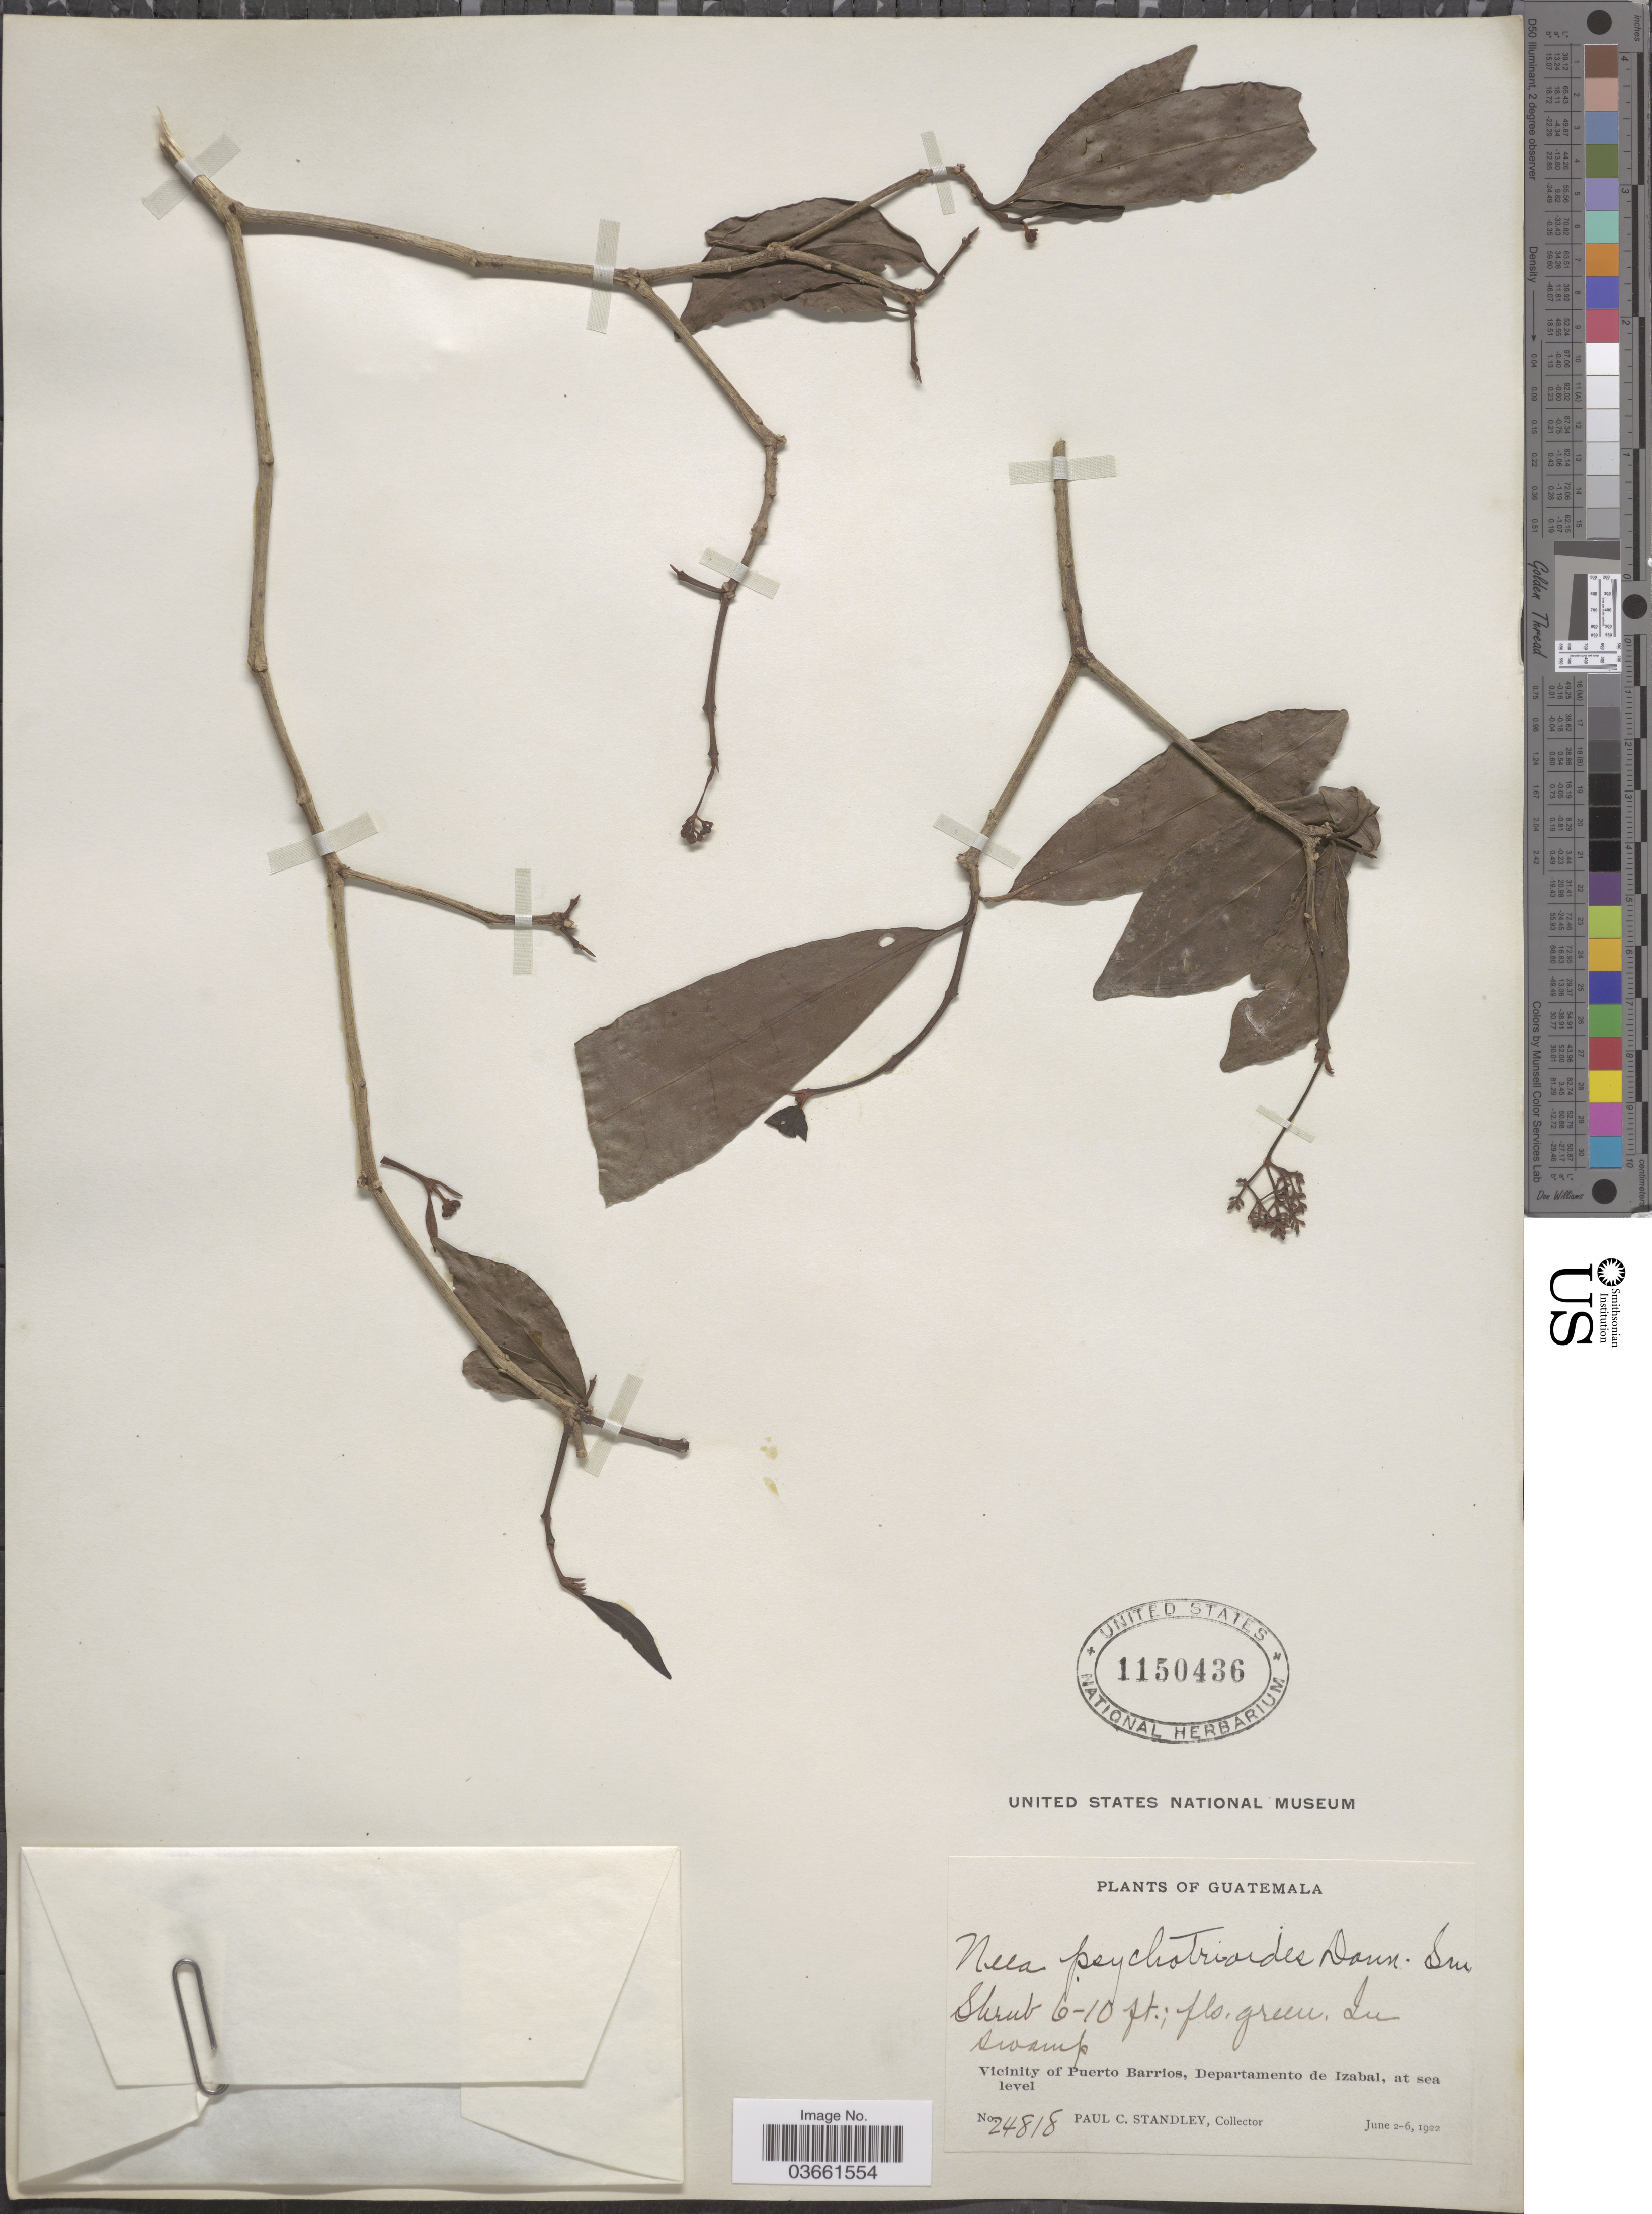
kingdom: Plantae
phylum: Tracheophyta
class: Magnoliopsida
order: Caryophyllales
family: Nyctaginaceae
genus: Neea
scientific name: Neea psychotrioides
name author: Donn. Sm.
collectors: P. C. Standley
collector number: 24818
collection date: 1922-06-02/1922-06-06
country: Guatemala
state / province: Izabal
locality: Vicinity of Puerto Barrios, Departamento de Izabal.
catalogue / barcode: US 1150436